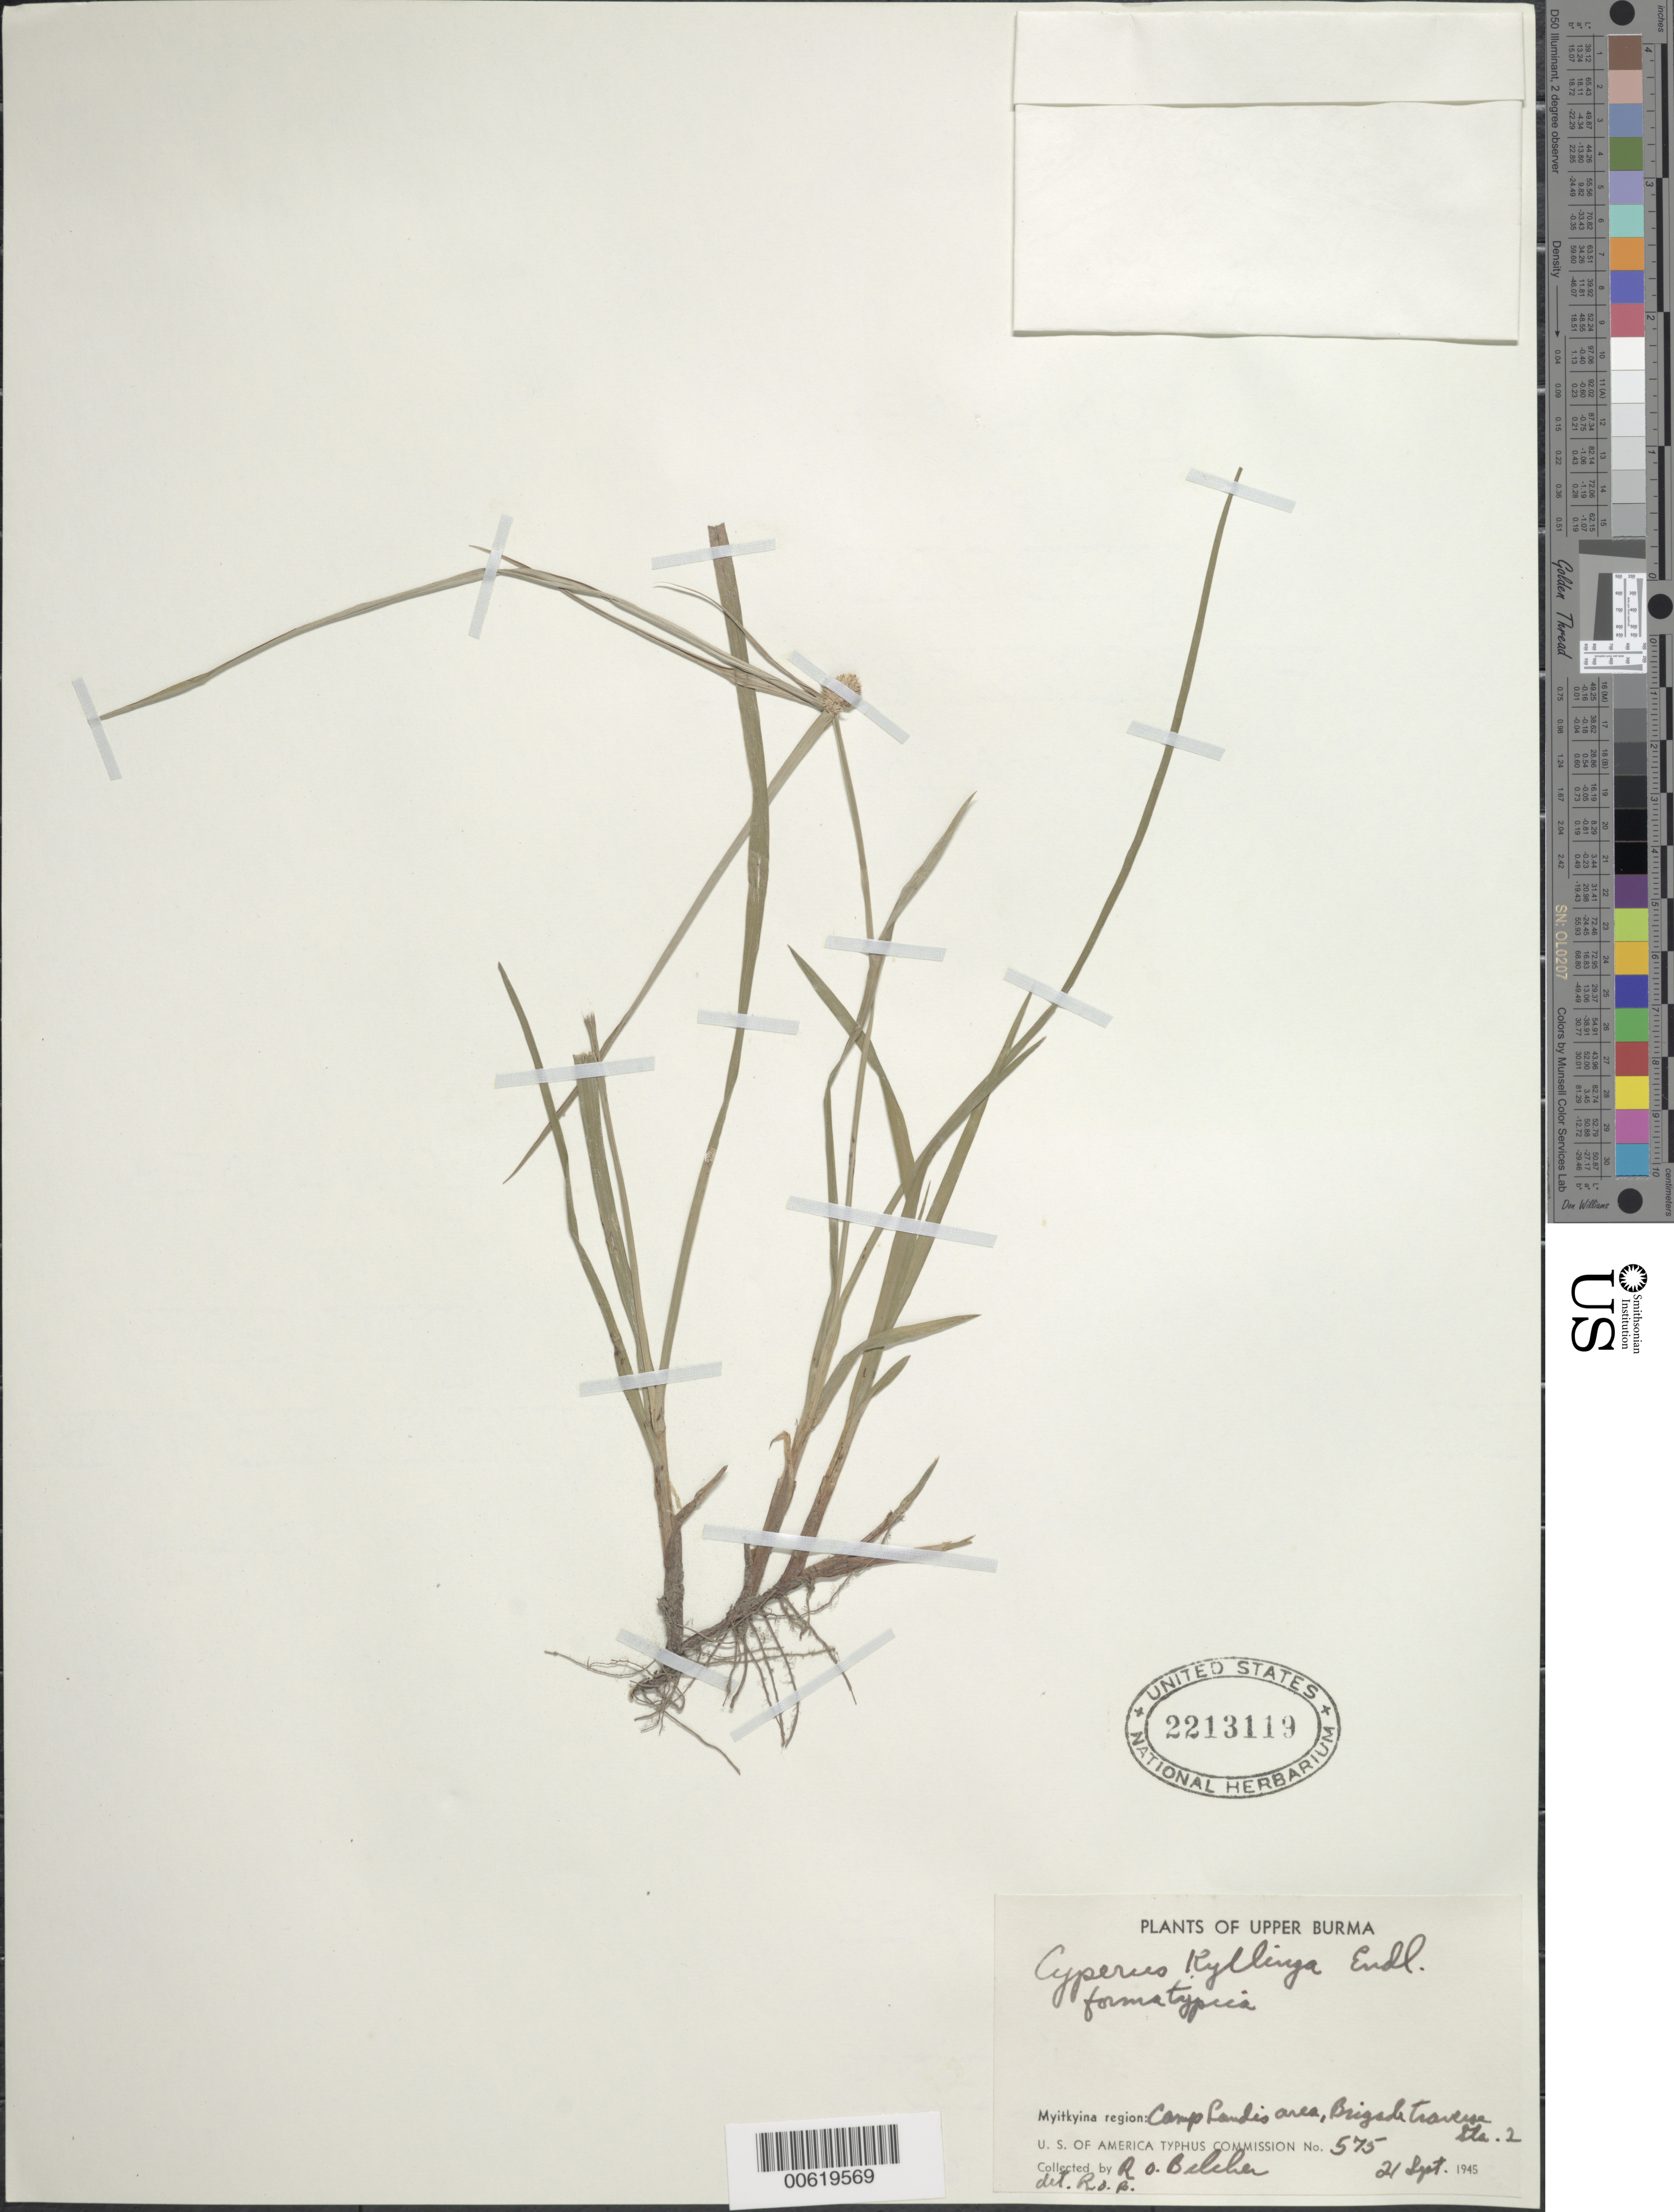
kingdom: Plantae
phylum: Tracheophyta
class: Liliopsida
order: Poales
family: Cyperaceae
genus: Cyperus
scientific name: Cyperus mindorensis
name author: (Steud.) Huygh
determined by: Strong, M. T., (US), Smithsonian Institution - National Museum of Natural History (UNITED STATES)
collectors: R. Belcher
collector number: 575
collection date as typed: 21 Sep 1945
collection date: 1945-09-21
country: Myanmar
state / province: Kachin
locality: Camp Landis area, brigade traverse station 2.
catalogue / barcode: US 2213119